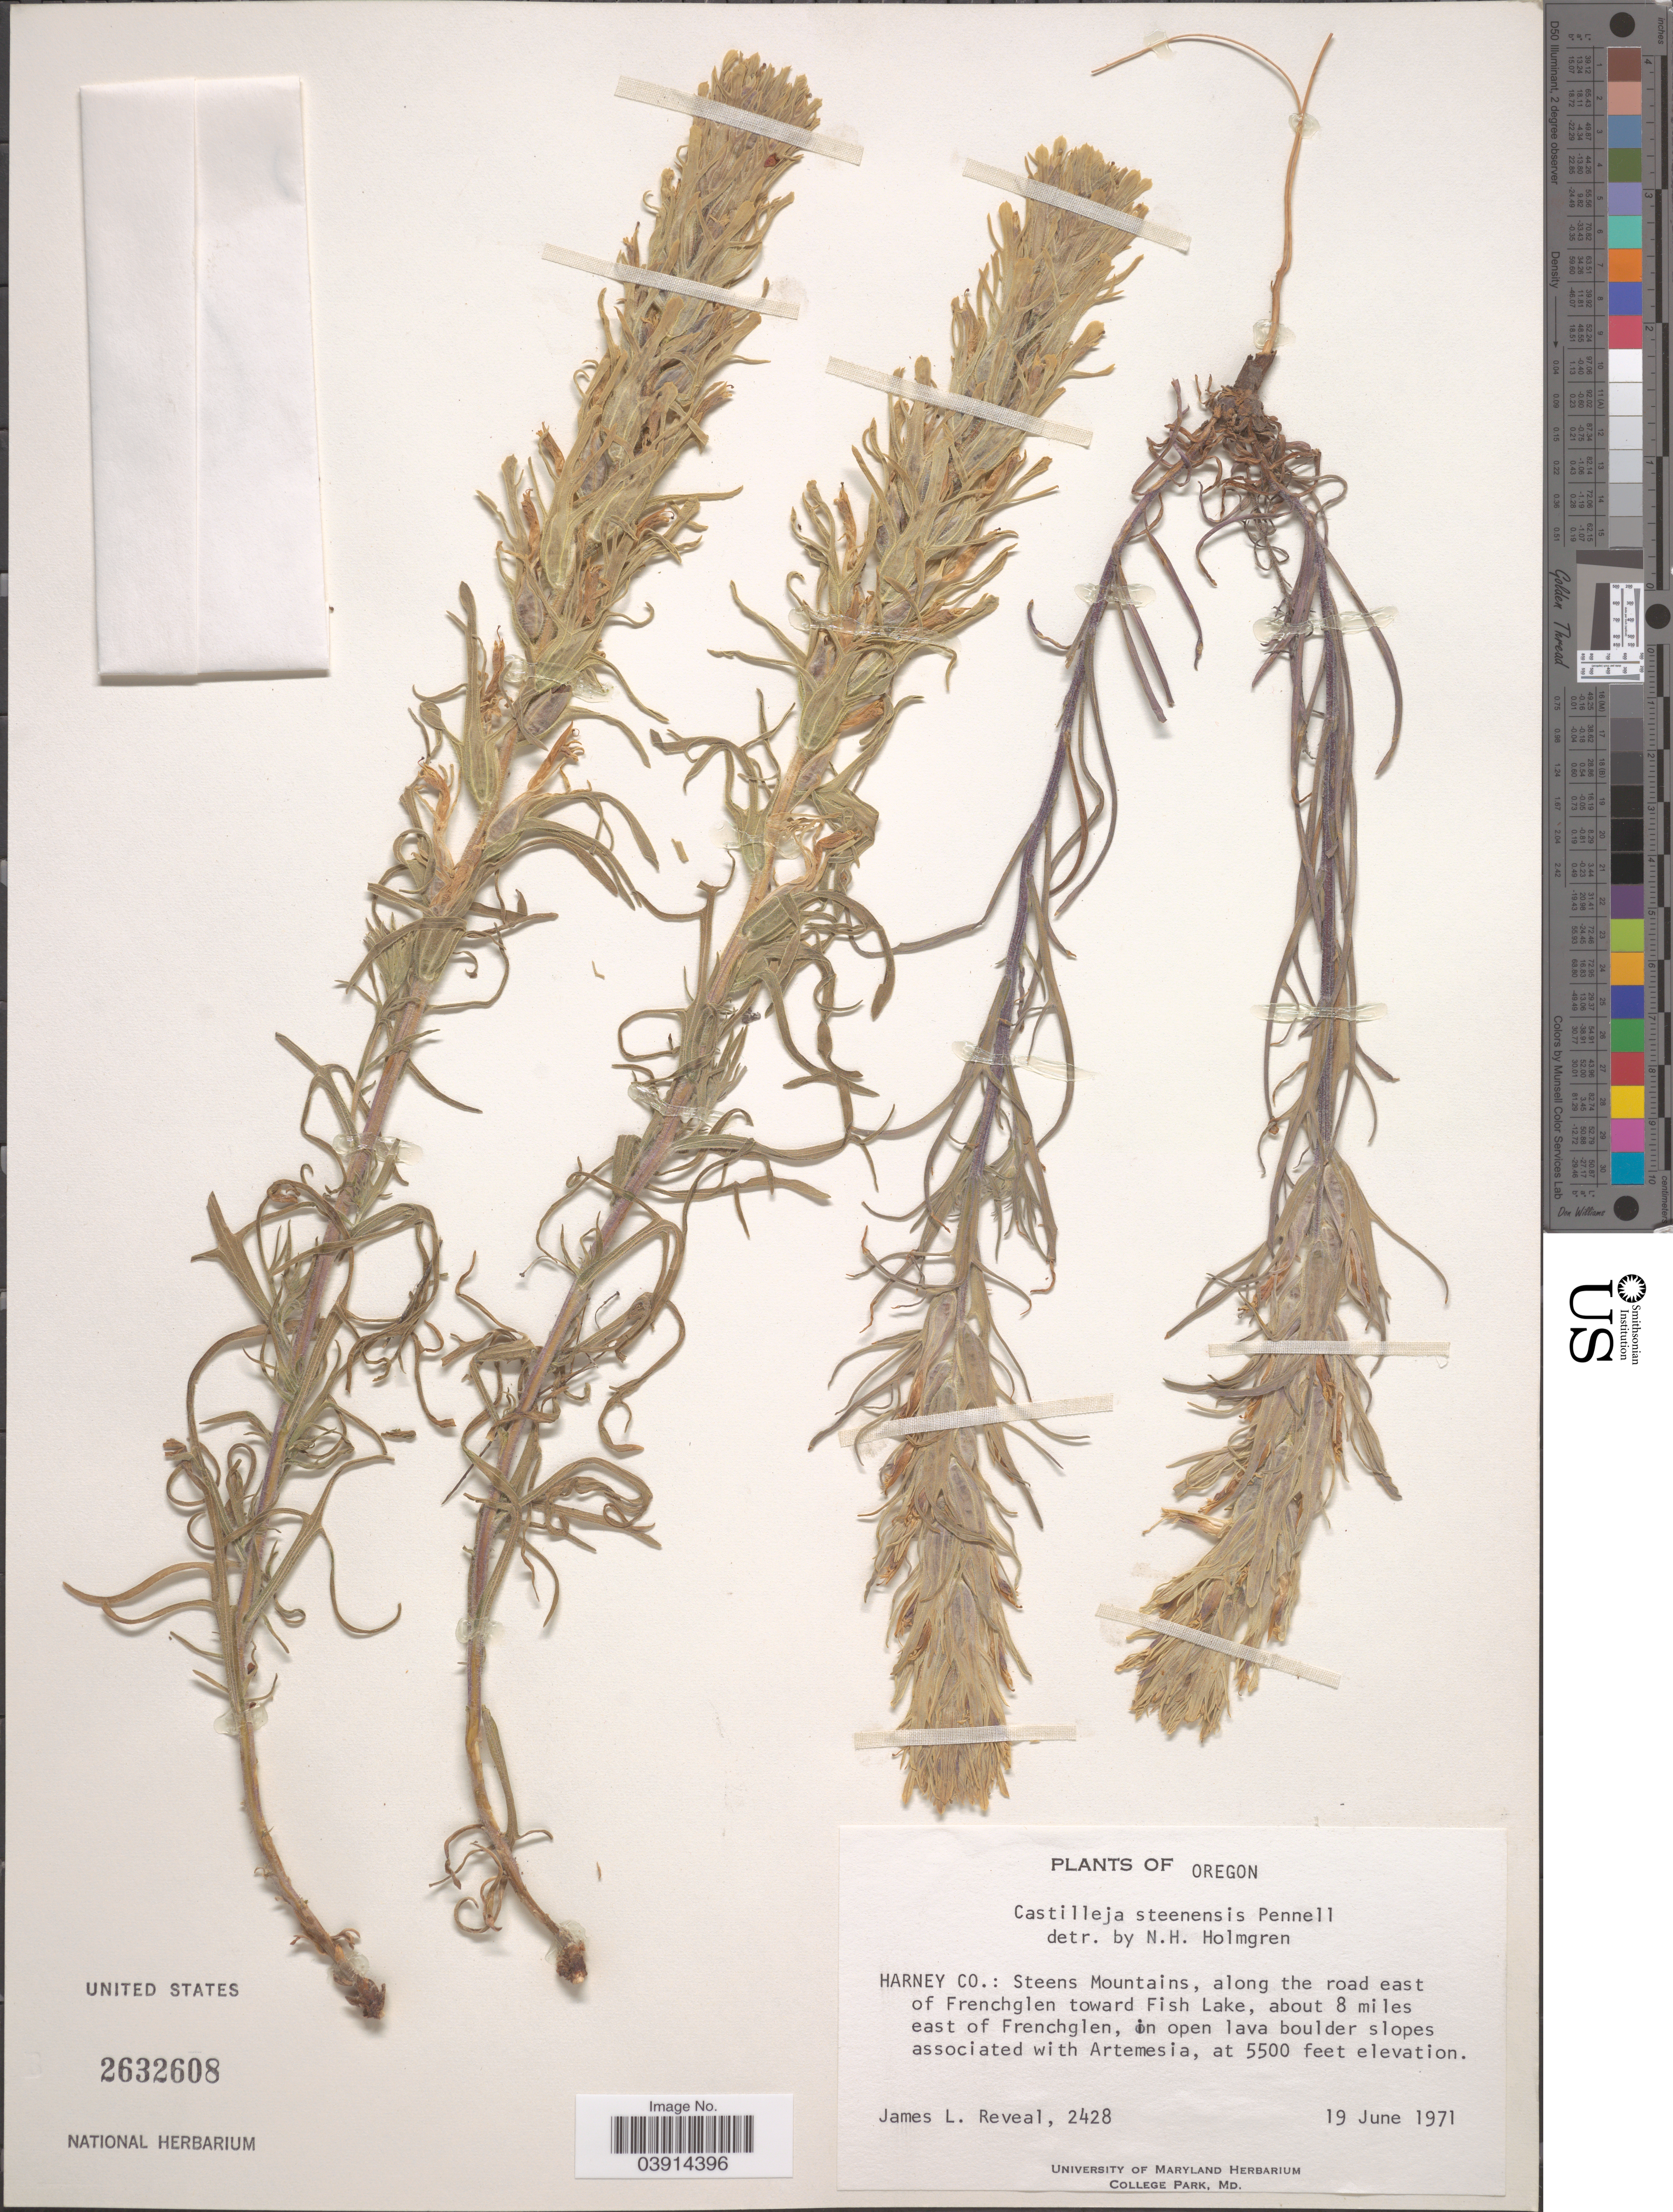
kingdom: Plantae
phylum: Tracheophyta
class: Magnoliopsida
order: Lamiales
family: Orobanchaceae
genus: Castilleja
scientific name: Castilleja stenantha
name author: A. Gray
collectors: J. L. Reveal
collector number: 2428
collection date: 1971-06-19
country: United States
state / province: Oregon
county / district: Harney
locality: Harney Co.: Steens Mountains, along the road east of Frenchglen toward Fish Lake, about 8 miles east of Frenchglen.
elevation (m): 1676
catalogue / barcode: US 2632608